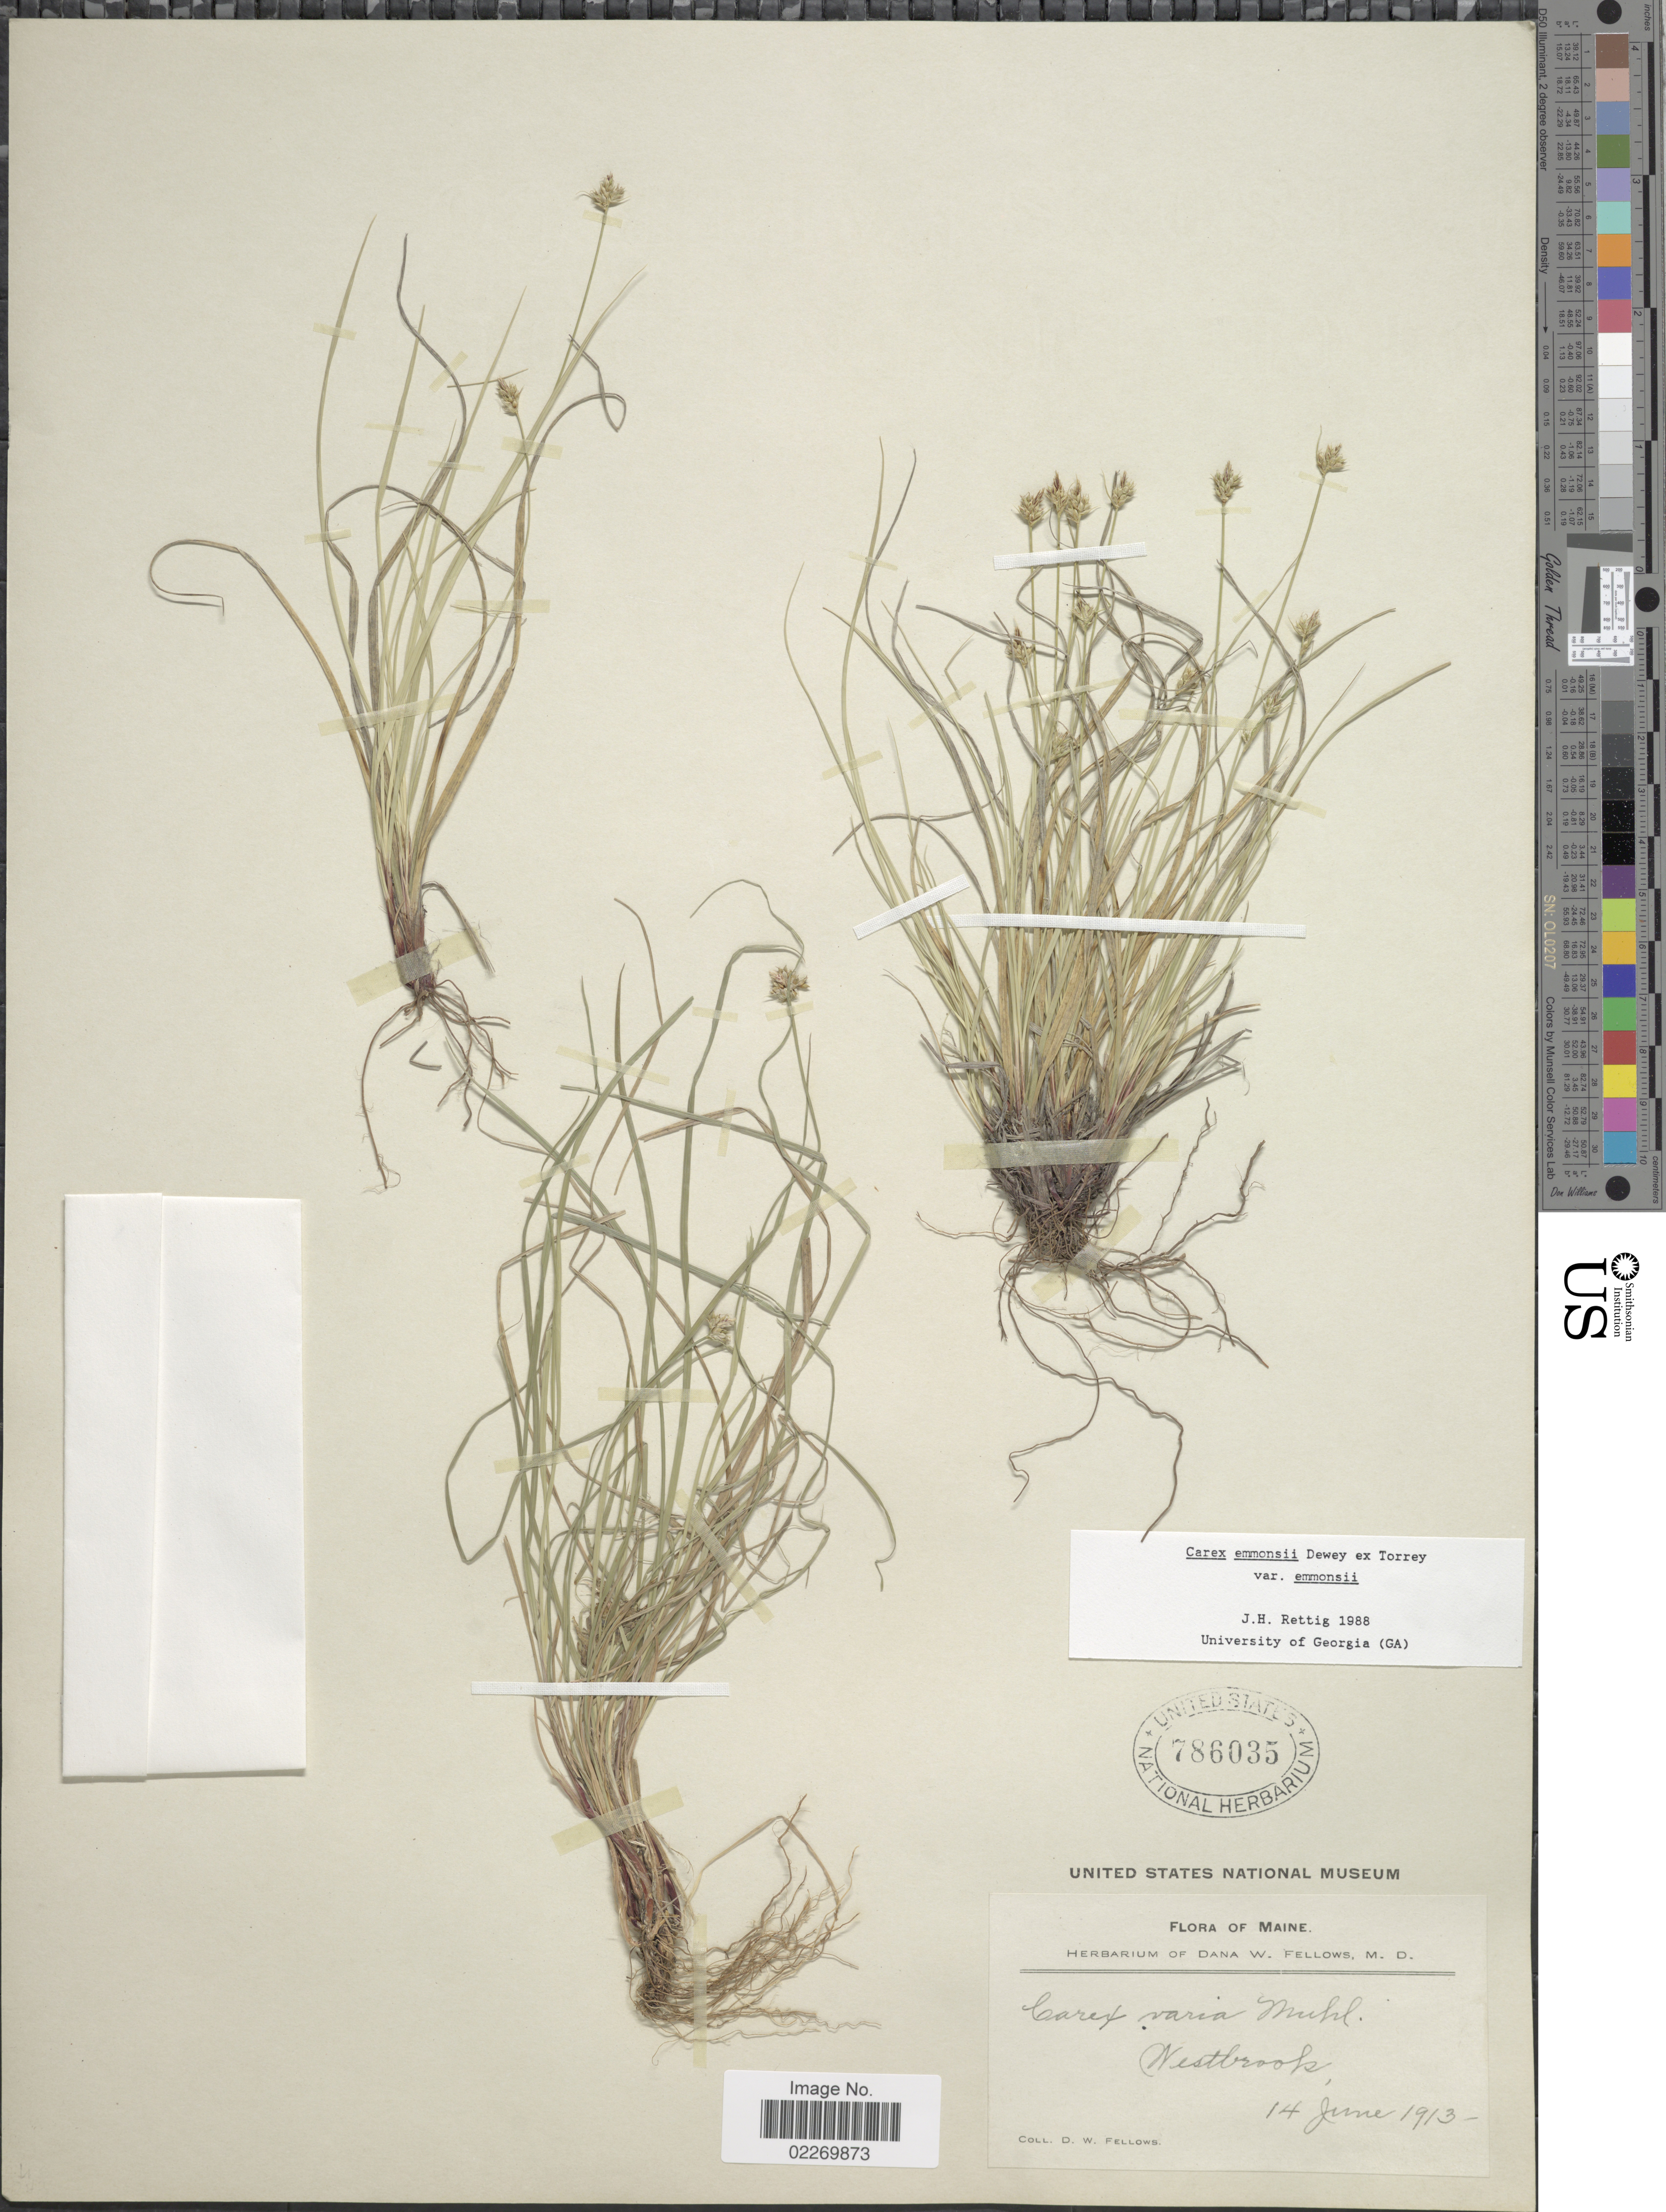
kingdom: Plantae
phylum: Tracheophyta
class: Liliopsida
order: Poales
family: Cyperaceae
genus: Carex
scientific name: Carex emmonsii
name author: Dewey ex Torr.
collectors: D. W. Fellows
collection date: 1913-06-14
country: United States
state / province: Maine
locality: Westbrooks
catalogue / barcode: US 786035